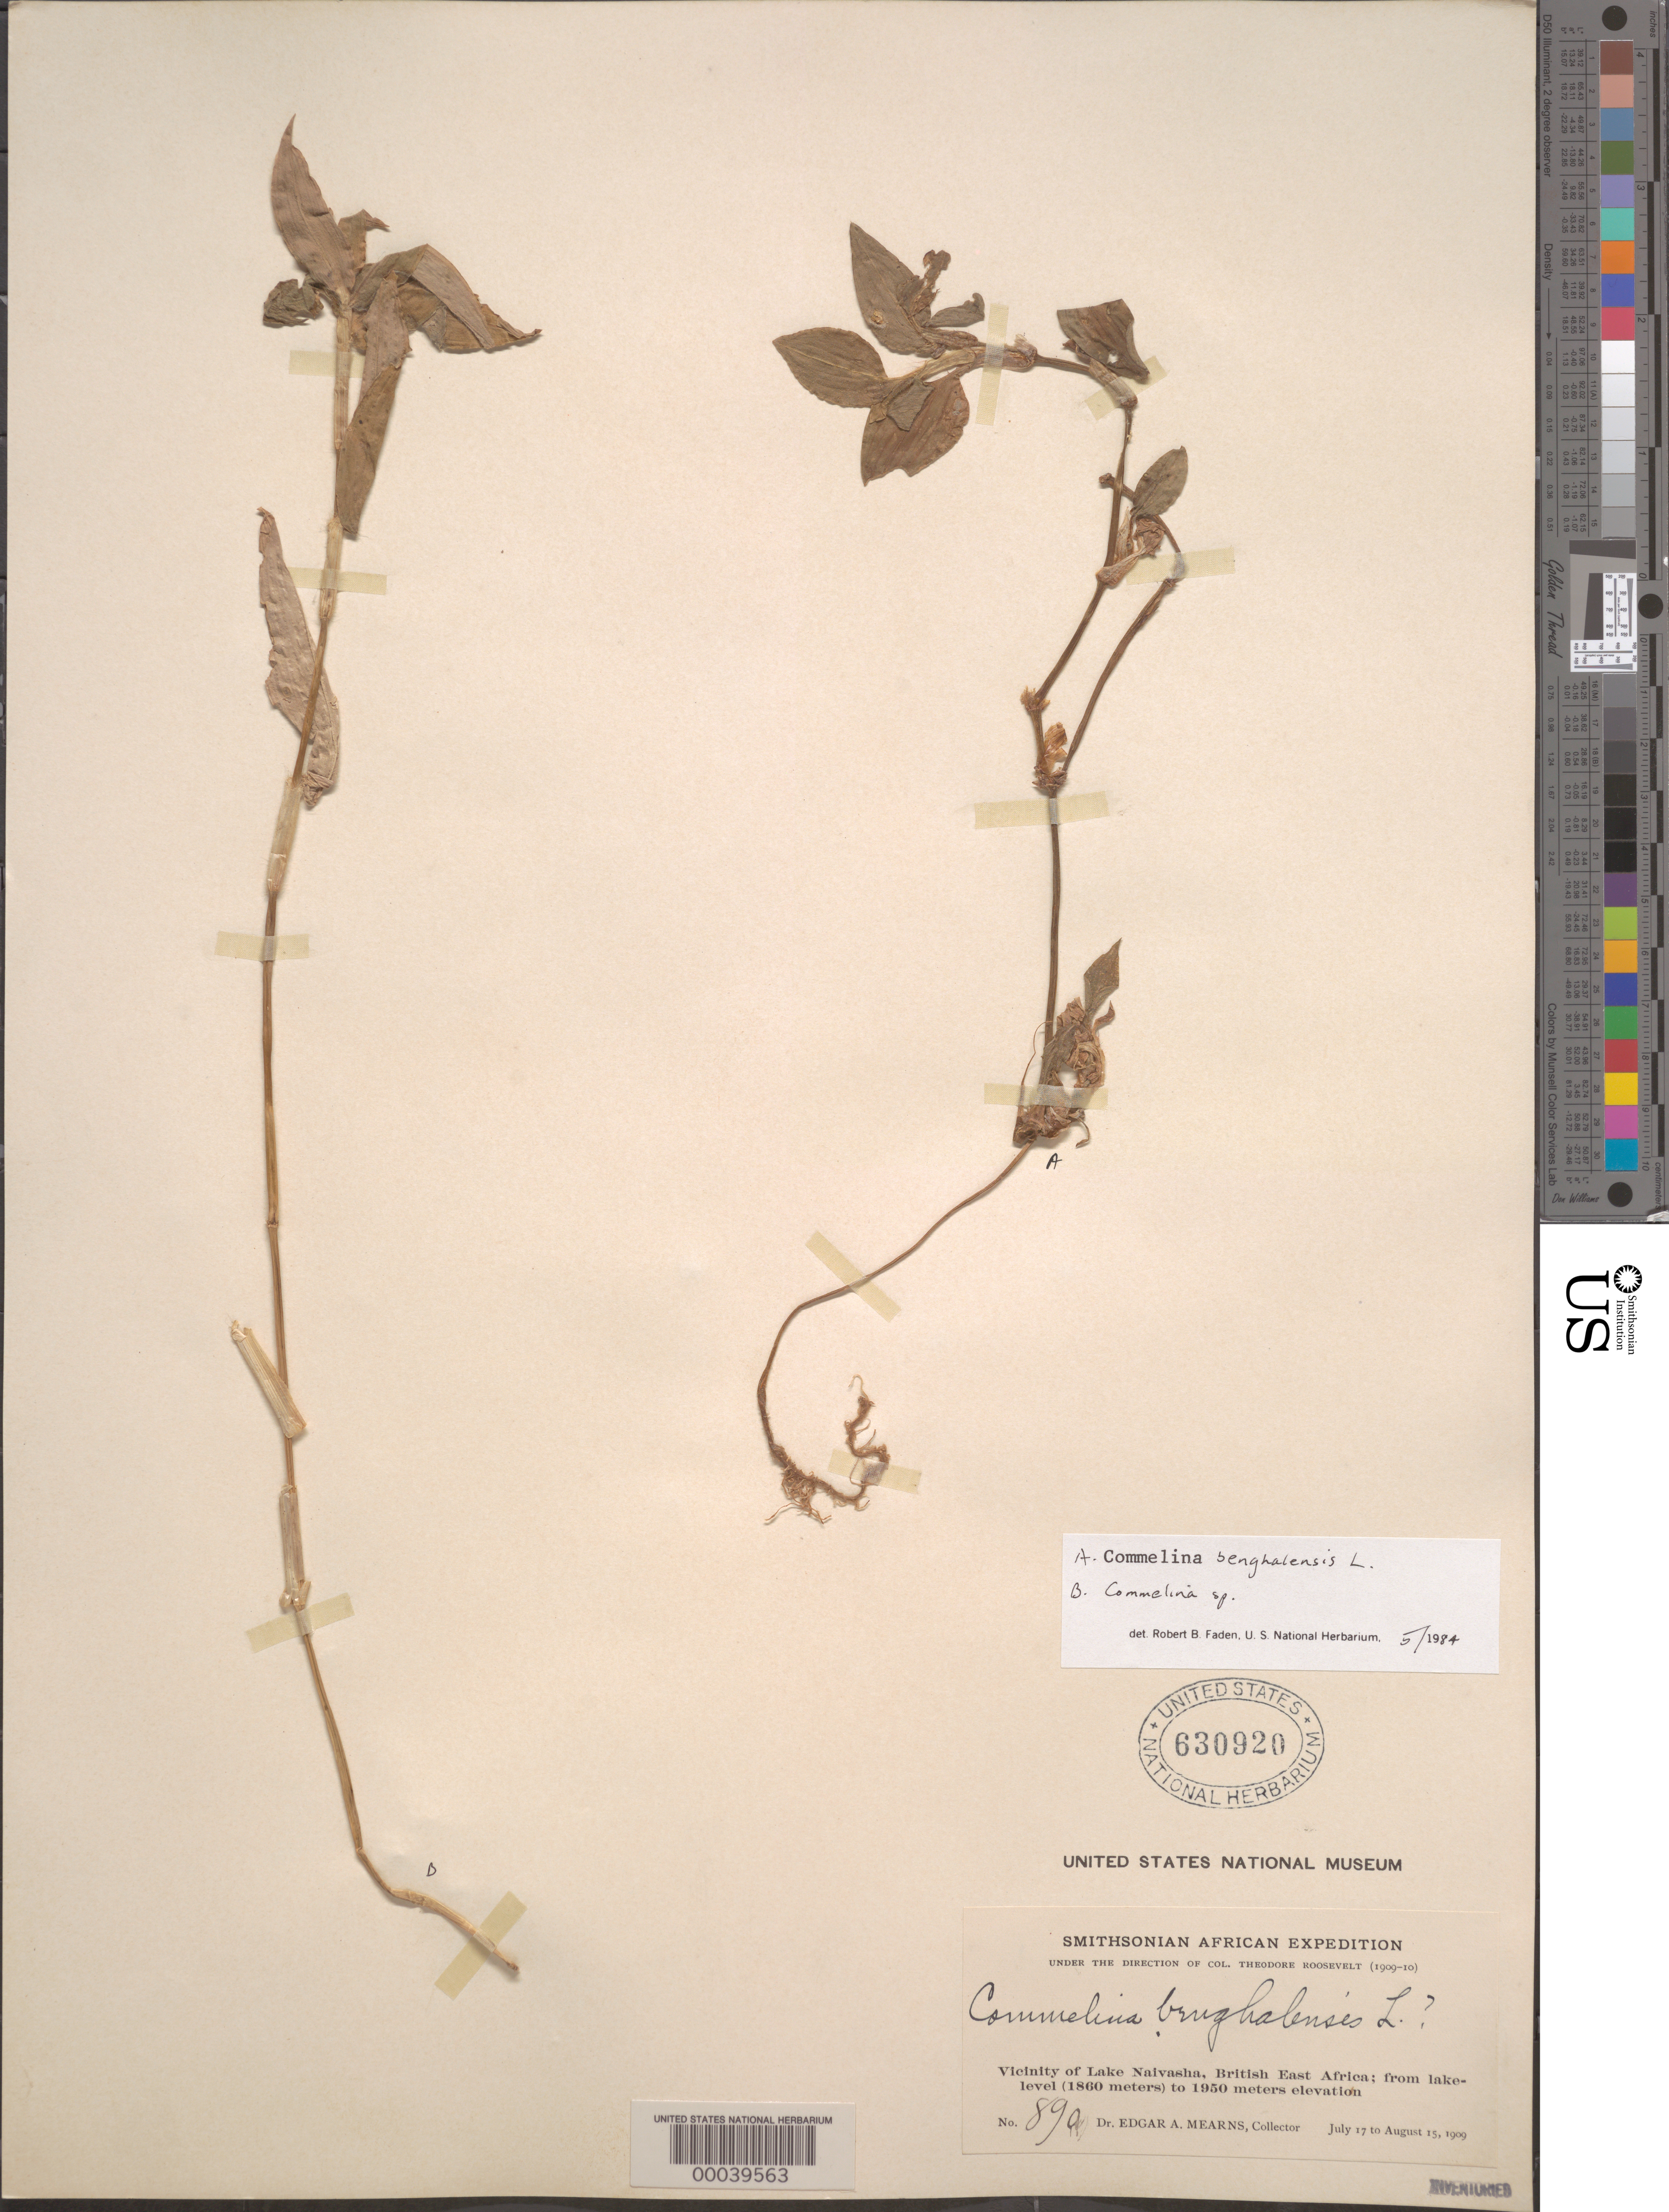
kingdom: Plantae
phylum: Tracheophyta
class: Liliopsida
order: Commelinales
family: Commelinaceae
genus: Commelina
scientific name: Commelina benghalensis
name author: L.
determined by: Faden, Robert B., (US), Smithsonian Institution - National Museum of Natural History (UNITED STATES)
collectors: E. A. Mearns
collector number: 890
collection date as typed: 17 Jul 1909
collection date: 1909-07-17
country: Kenya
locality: Lake naivasha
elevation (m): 1950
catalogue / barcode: US 630920